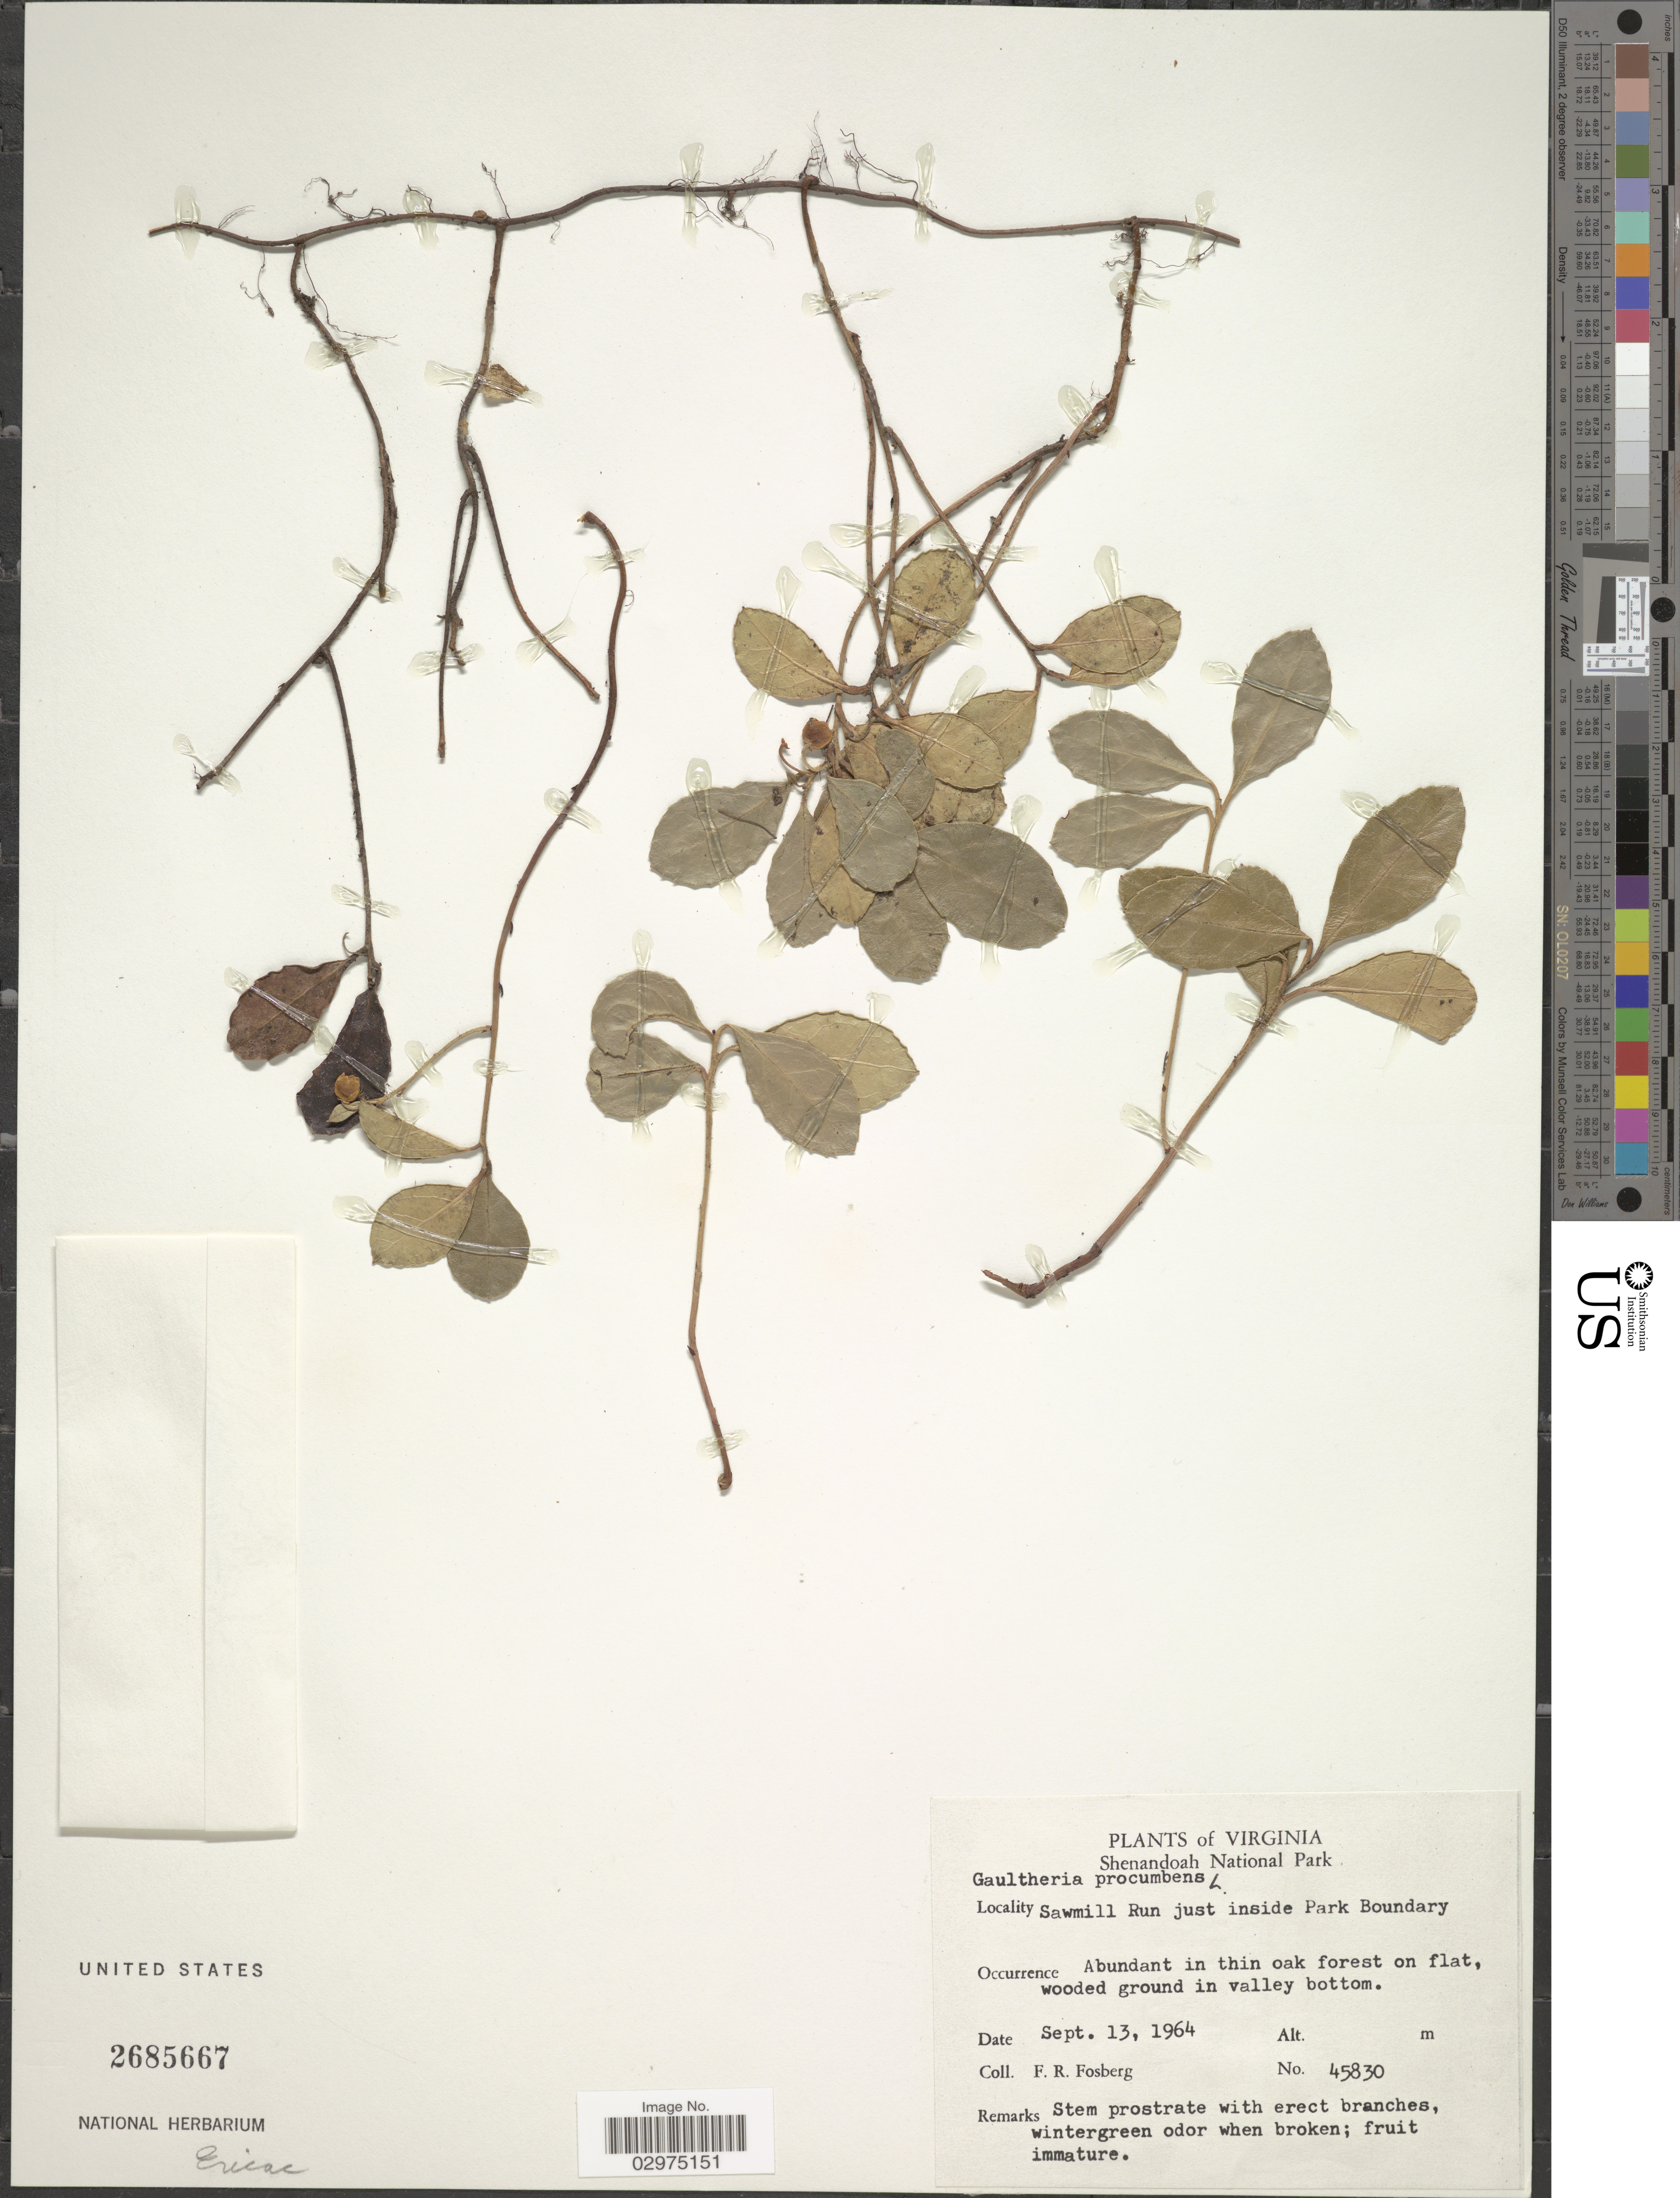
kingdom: Plantae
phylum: Tracheophyta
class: Magnoliopsida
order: Ericales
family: Ericaceae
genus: Gaultheria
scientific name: Gaultheria procumbens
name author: L.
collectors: F. R. Fosberg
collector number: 45830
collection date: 1964-09-13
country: United States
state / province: Virginia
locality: Shenandoah National Park. Sawmill Run just inside Park Boundary.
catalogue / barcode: US 2685667